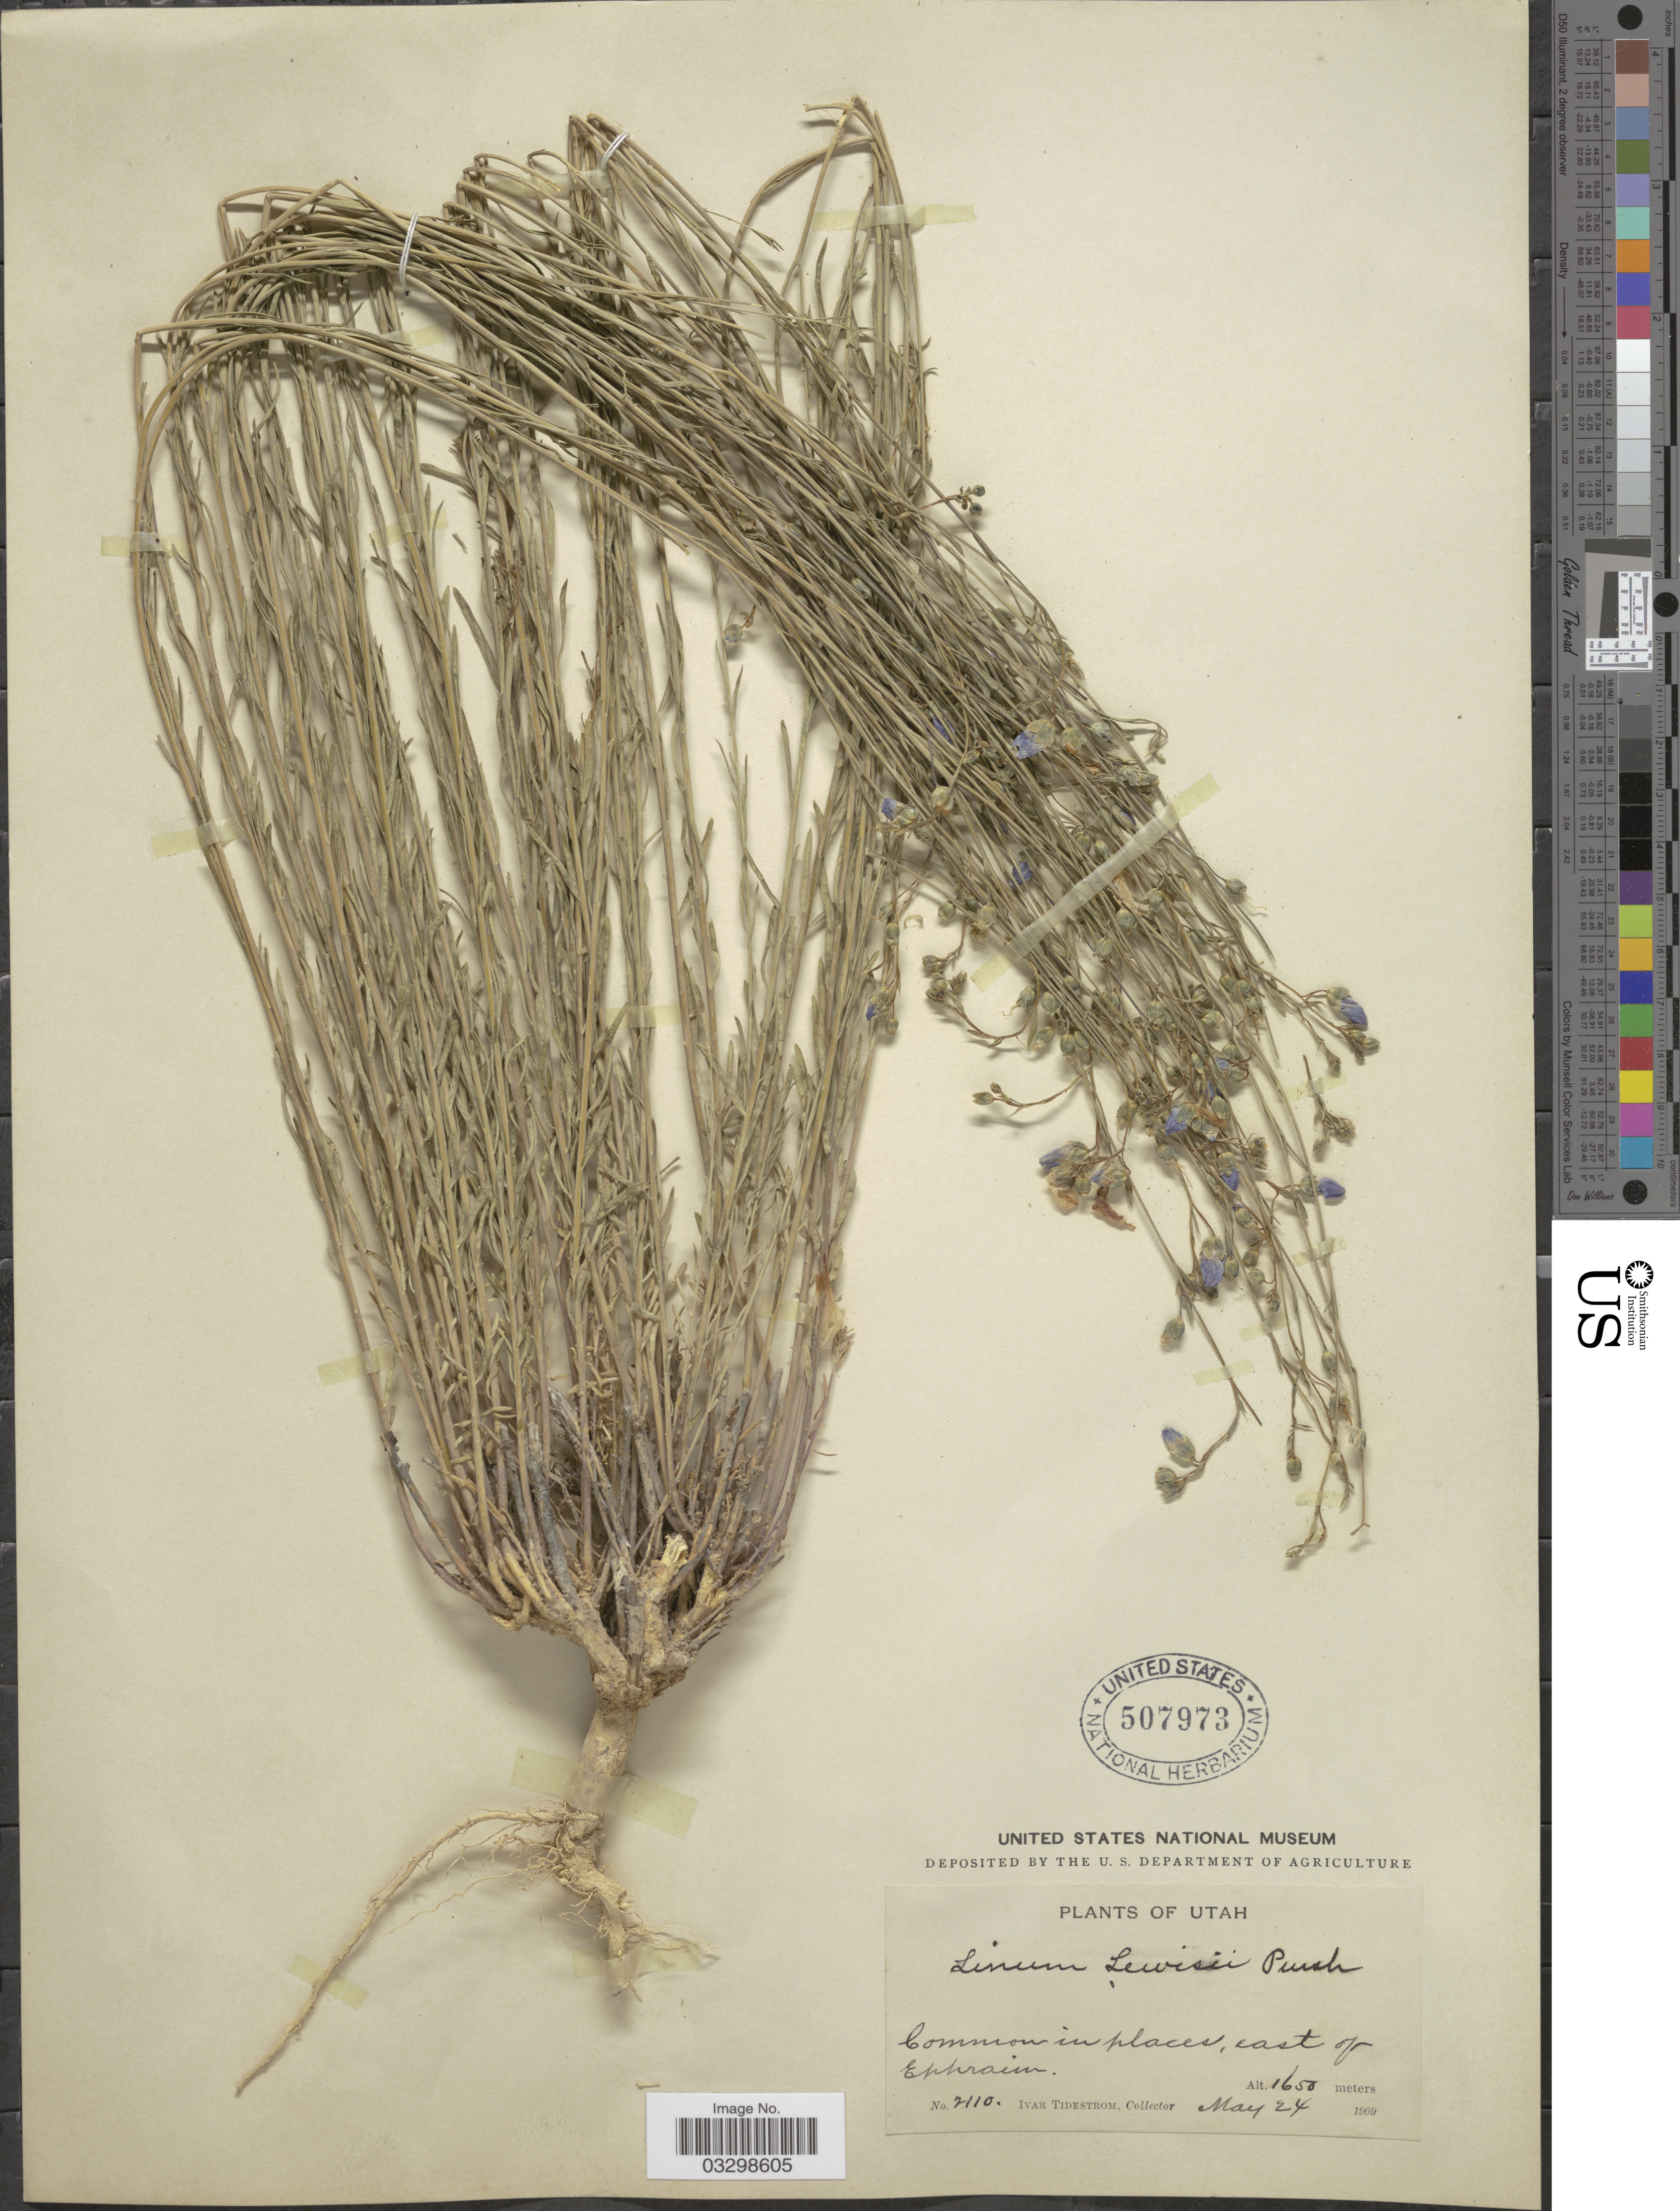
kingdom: Plantae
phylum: Tracheophyta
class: Magnoliopsida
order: Malpighiales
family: Linaceae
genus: Linum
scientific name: Linum lewisii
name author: Pursh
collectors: I. F. Tidestrom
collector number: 2110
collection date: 1909-05-24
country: United States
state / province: Utah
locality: Common in places, east of Ephraim.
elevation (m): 1650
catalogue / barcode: US 507973